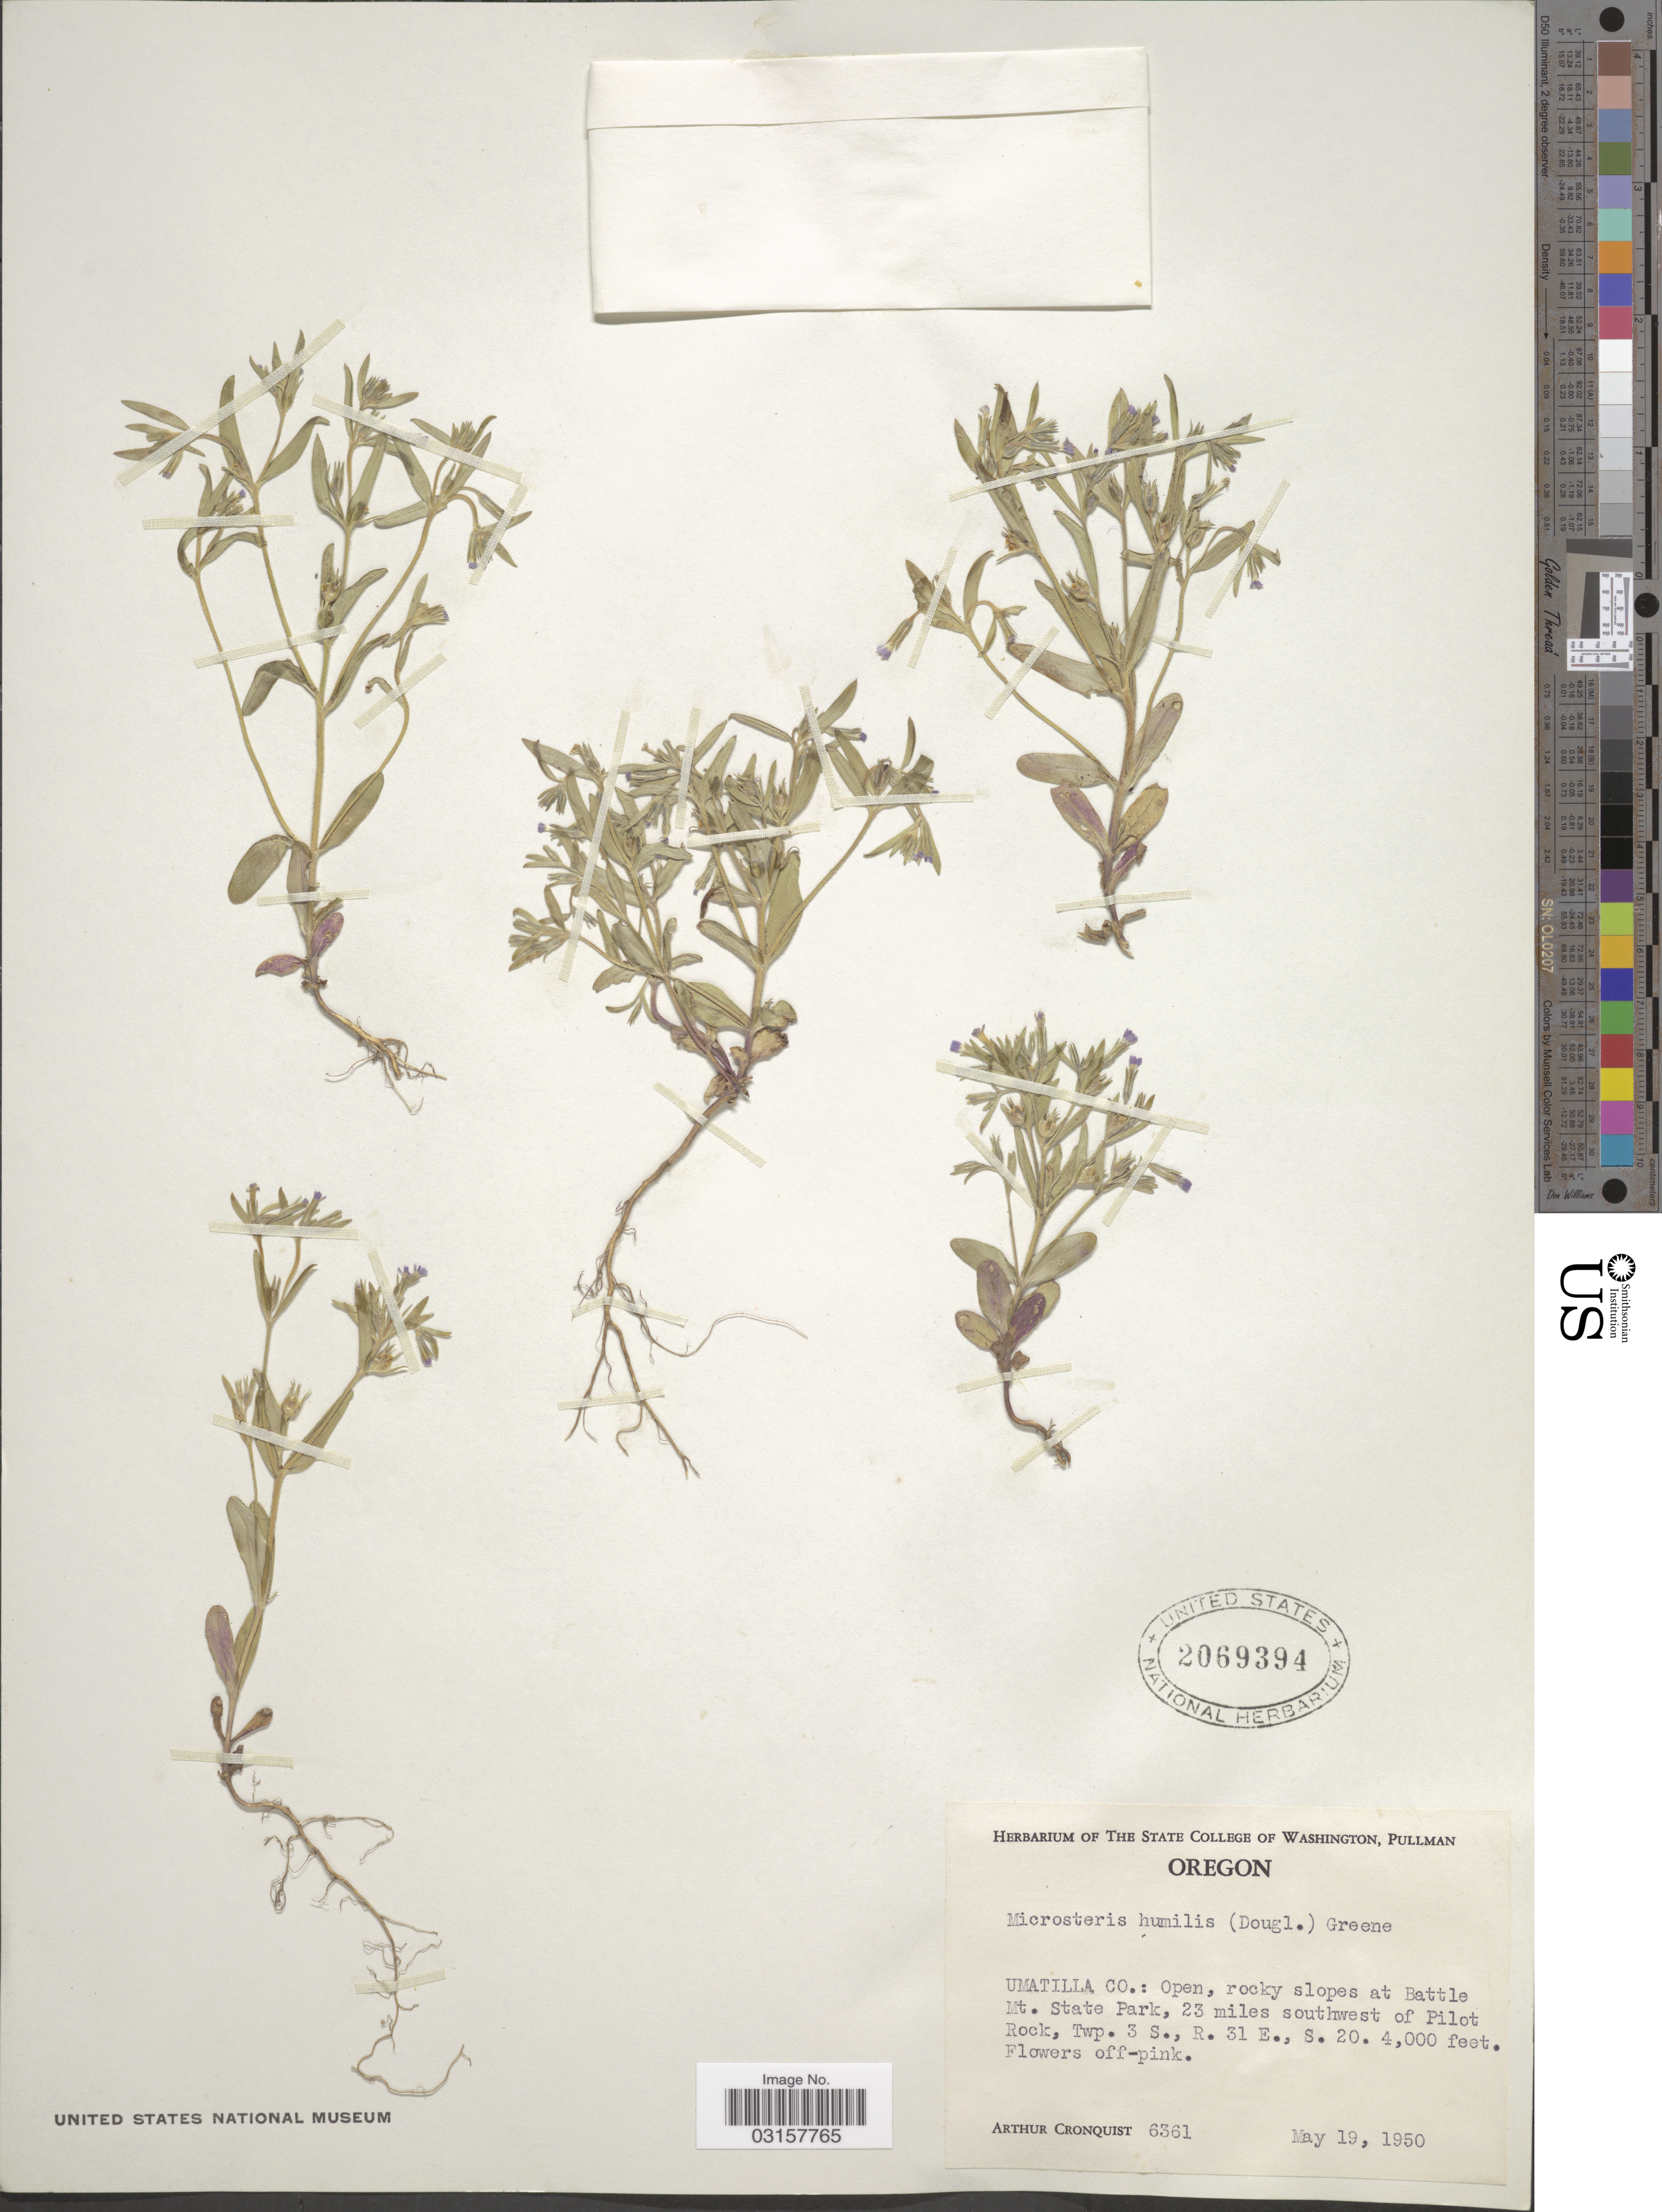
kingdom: Plantae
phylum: Tracheophyta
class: Magnoliopsida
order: Ericales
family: Polemoniaceae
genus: Microsteris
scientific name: Microsteris gracilis var. humilior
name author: (Hook.) Cronquist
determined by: (US) Smithsonian Institution - National Museum of Natural History - Department of Botany (UNITED STATES)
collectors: A. J. Cronquist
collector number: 6361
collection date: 1950-05-19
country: United States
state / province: Oregon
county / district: Umatilla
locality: Umatilla Co.: Open, rocky slopes at Battle Mt. State Park, 23 miles southwest of Pilot Rock, Twp. 3 S., R. 31 E., S. 20.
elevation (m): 1219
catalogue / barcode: US 2069394